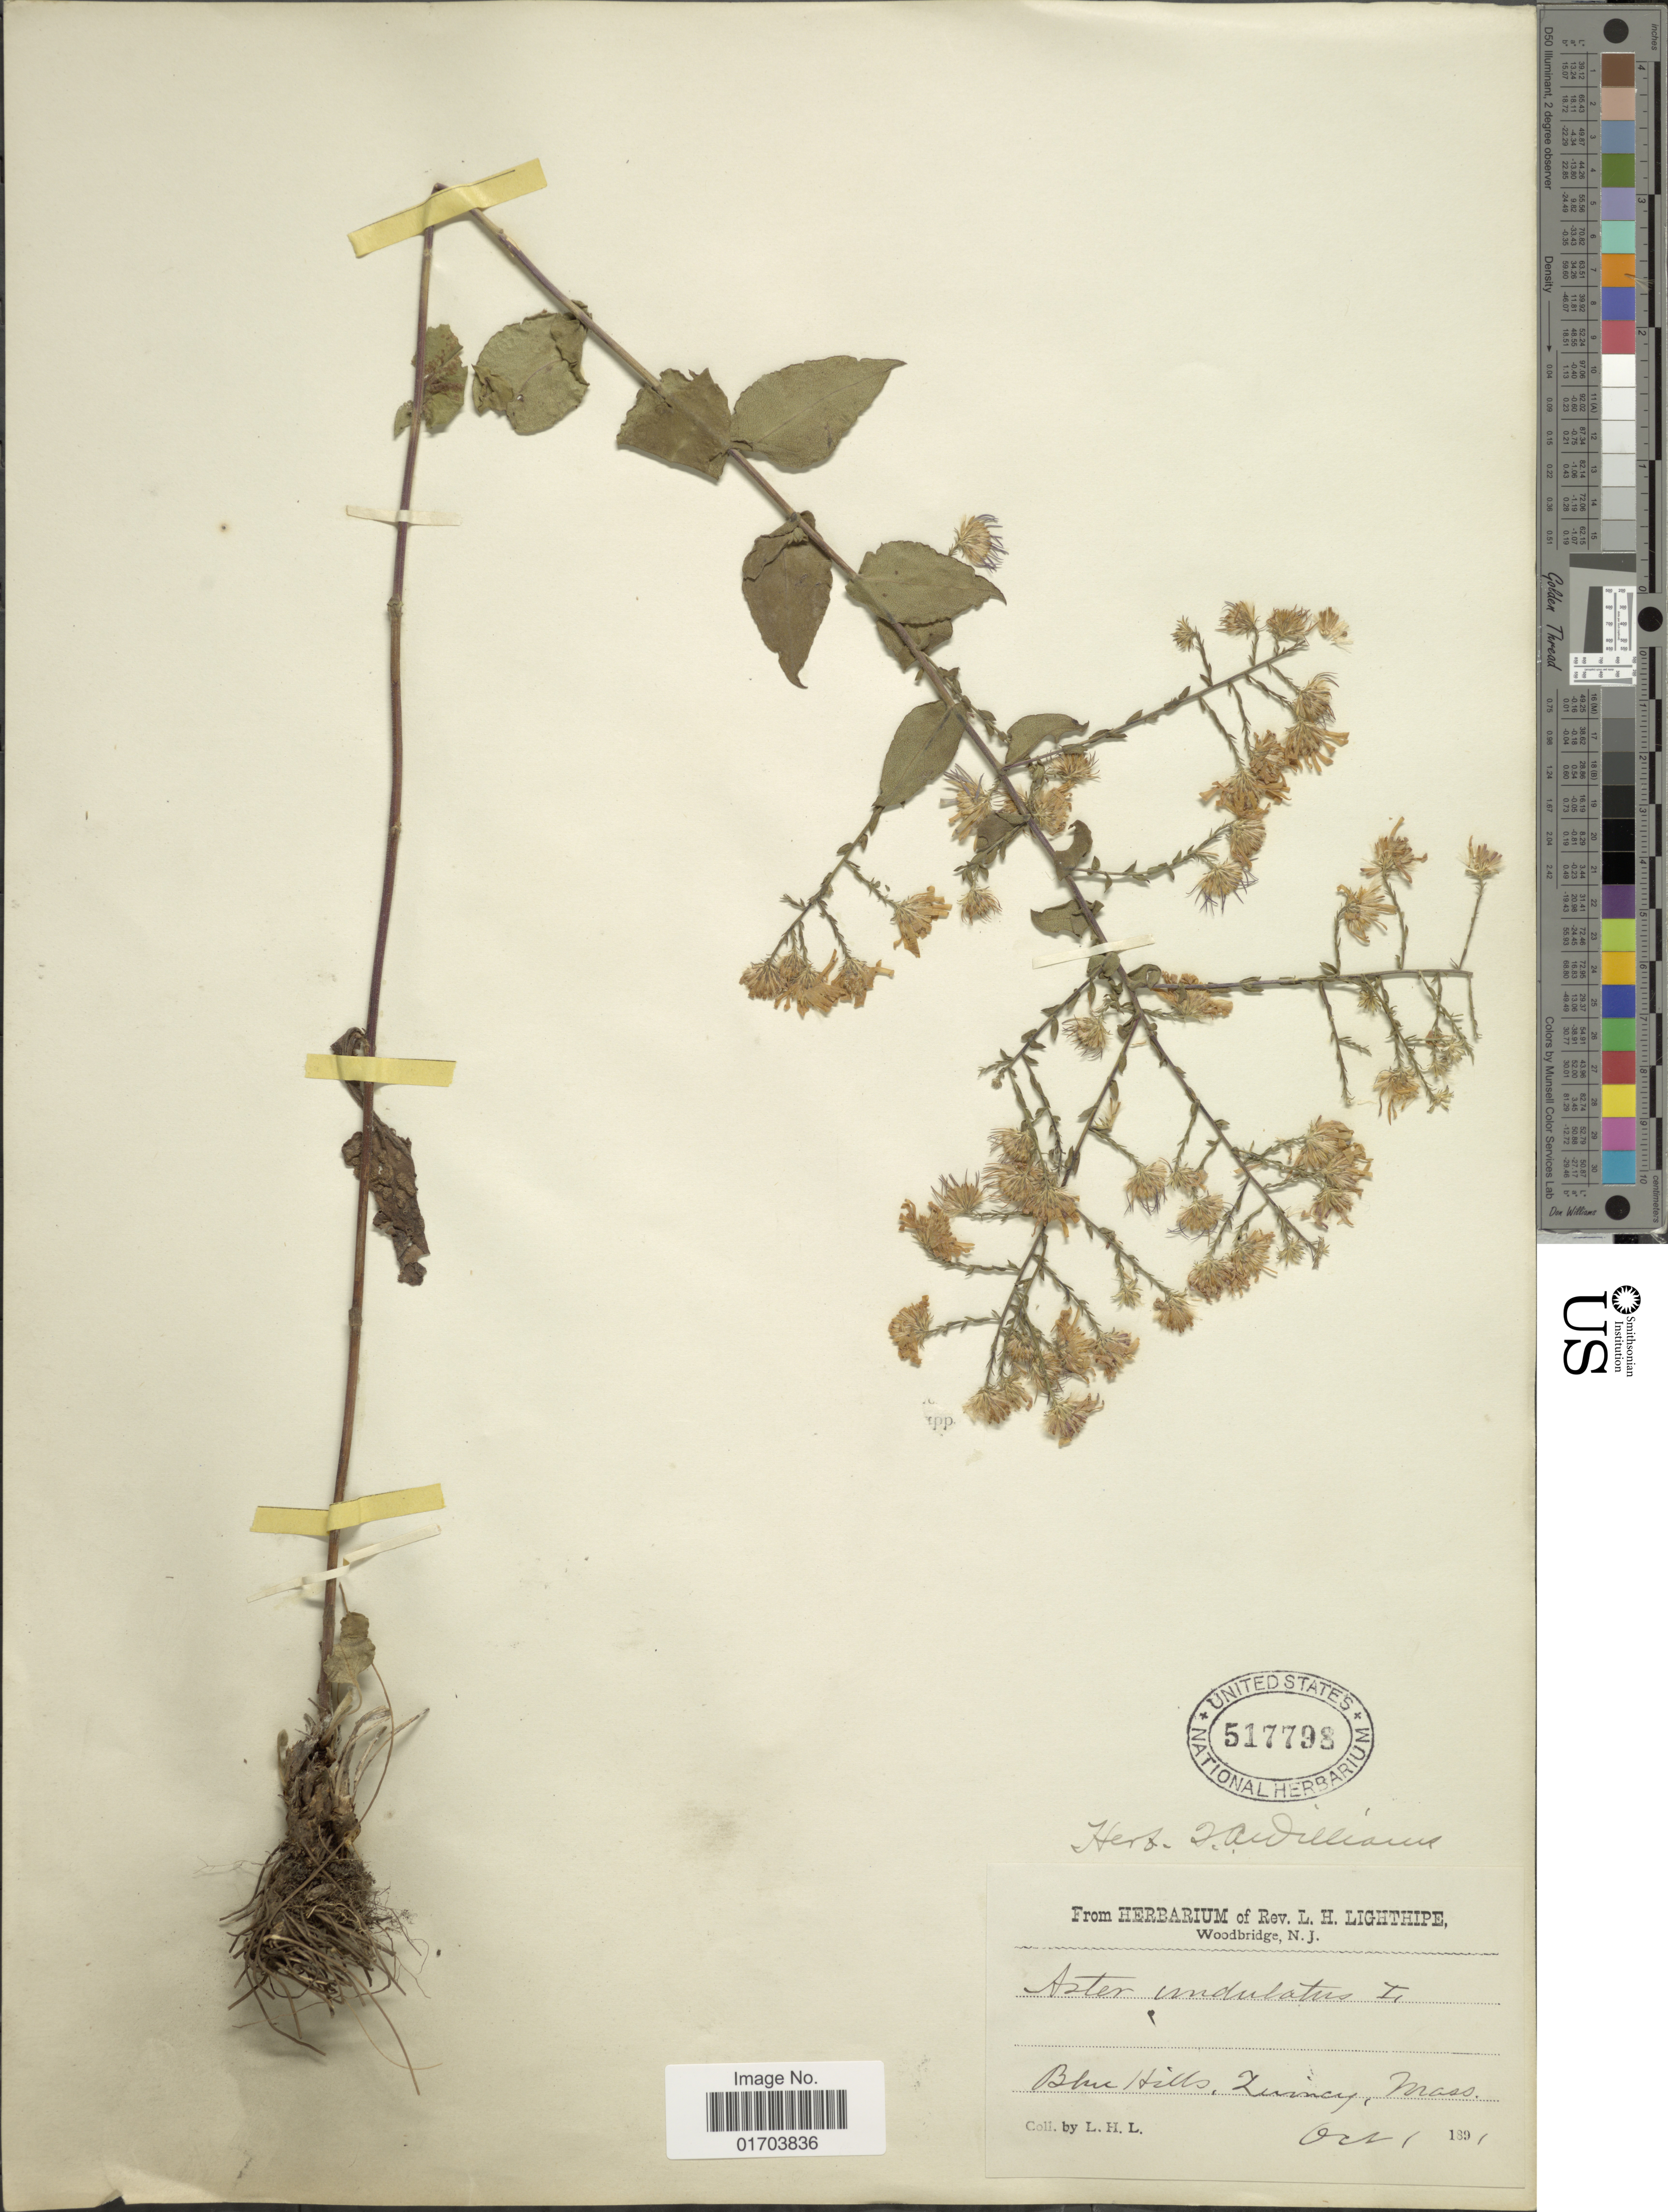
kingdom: Plantae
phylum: Tracheophyta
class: Magnoliopsida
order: Asterales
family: Asteraceae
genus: Symphyotrichum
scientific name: Symphyotrichum undulatum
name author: (L.) G.L. Nesom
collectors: Rev. L. H. Lighthipe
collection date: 1891-10-01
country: United States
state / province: Massachusetts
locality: Blue Hills, Quincy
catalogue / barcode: US 517798